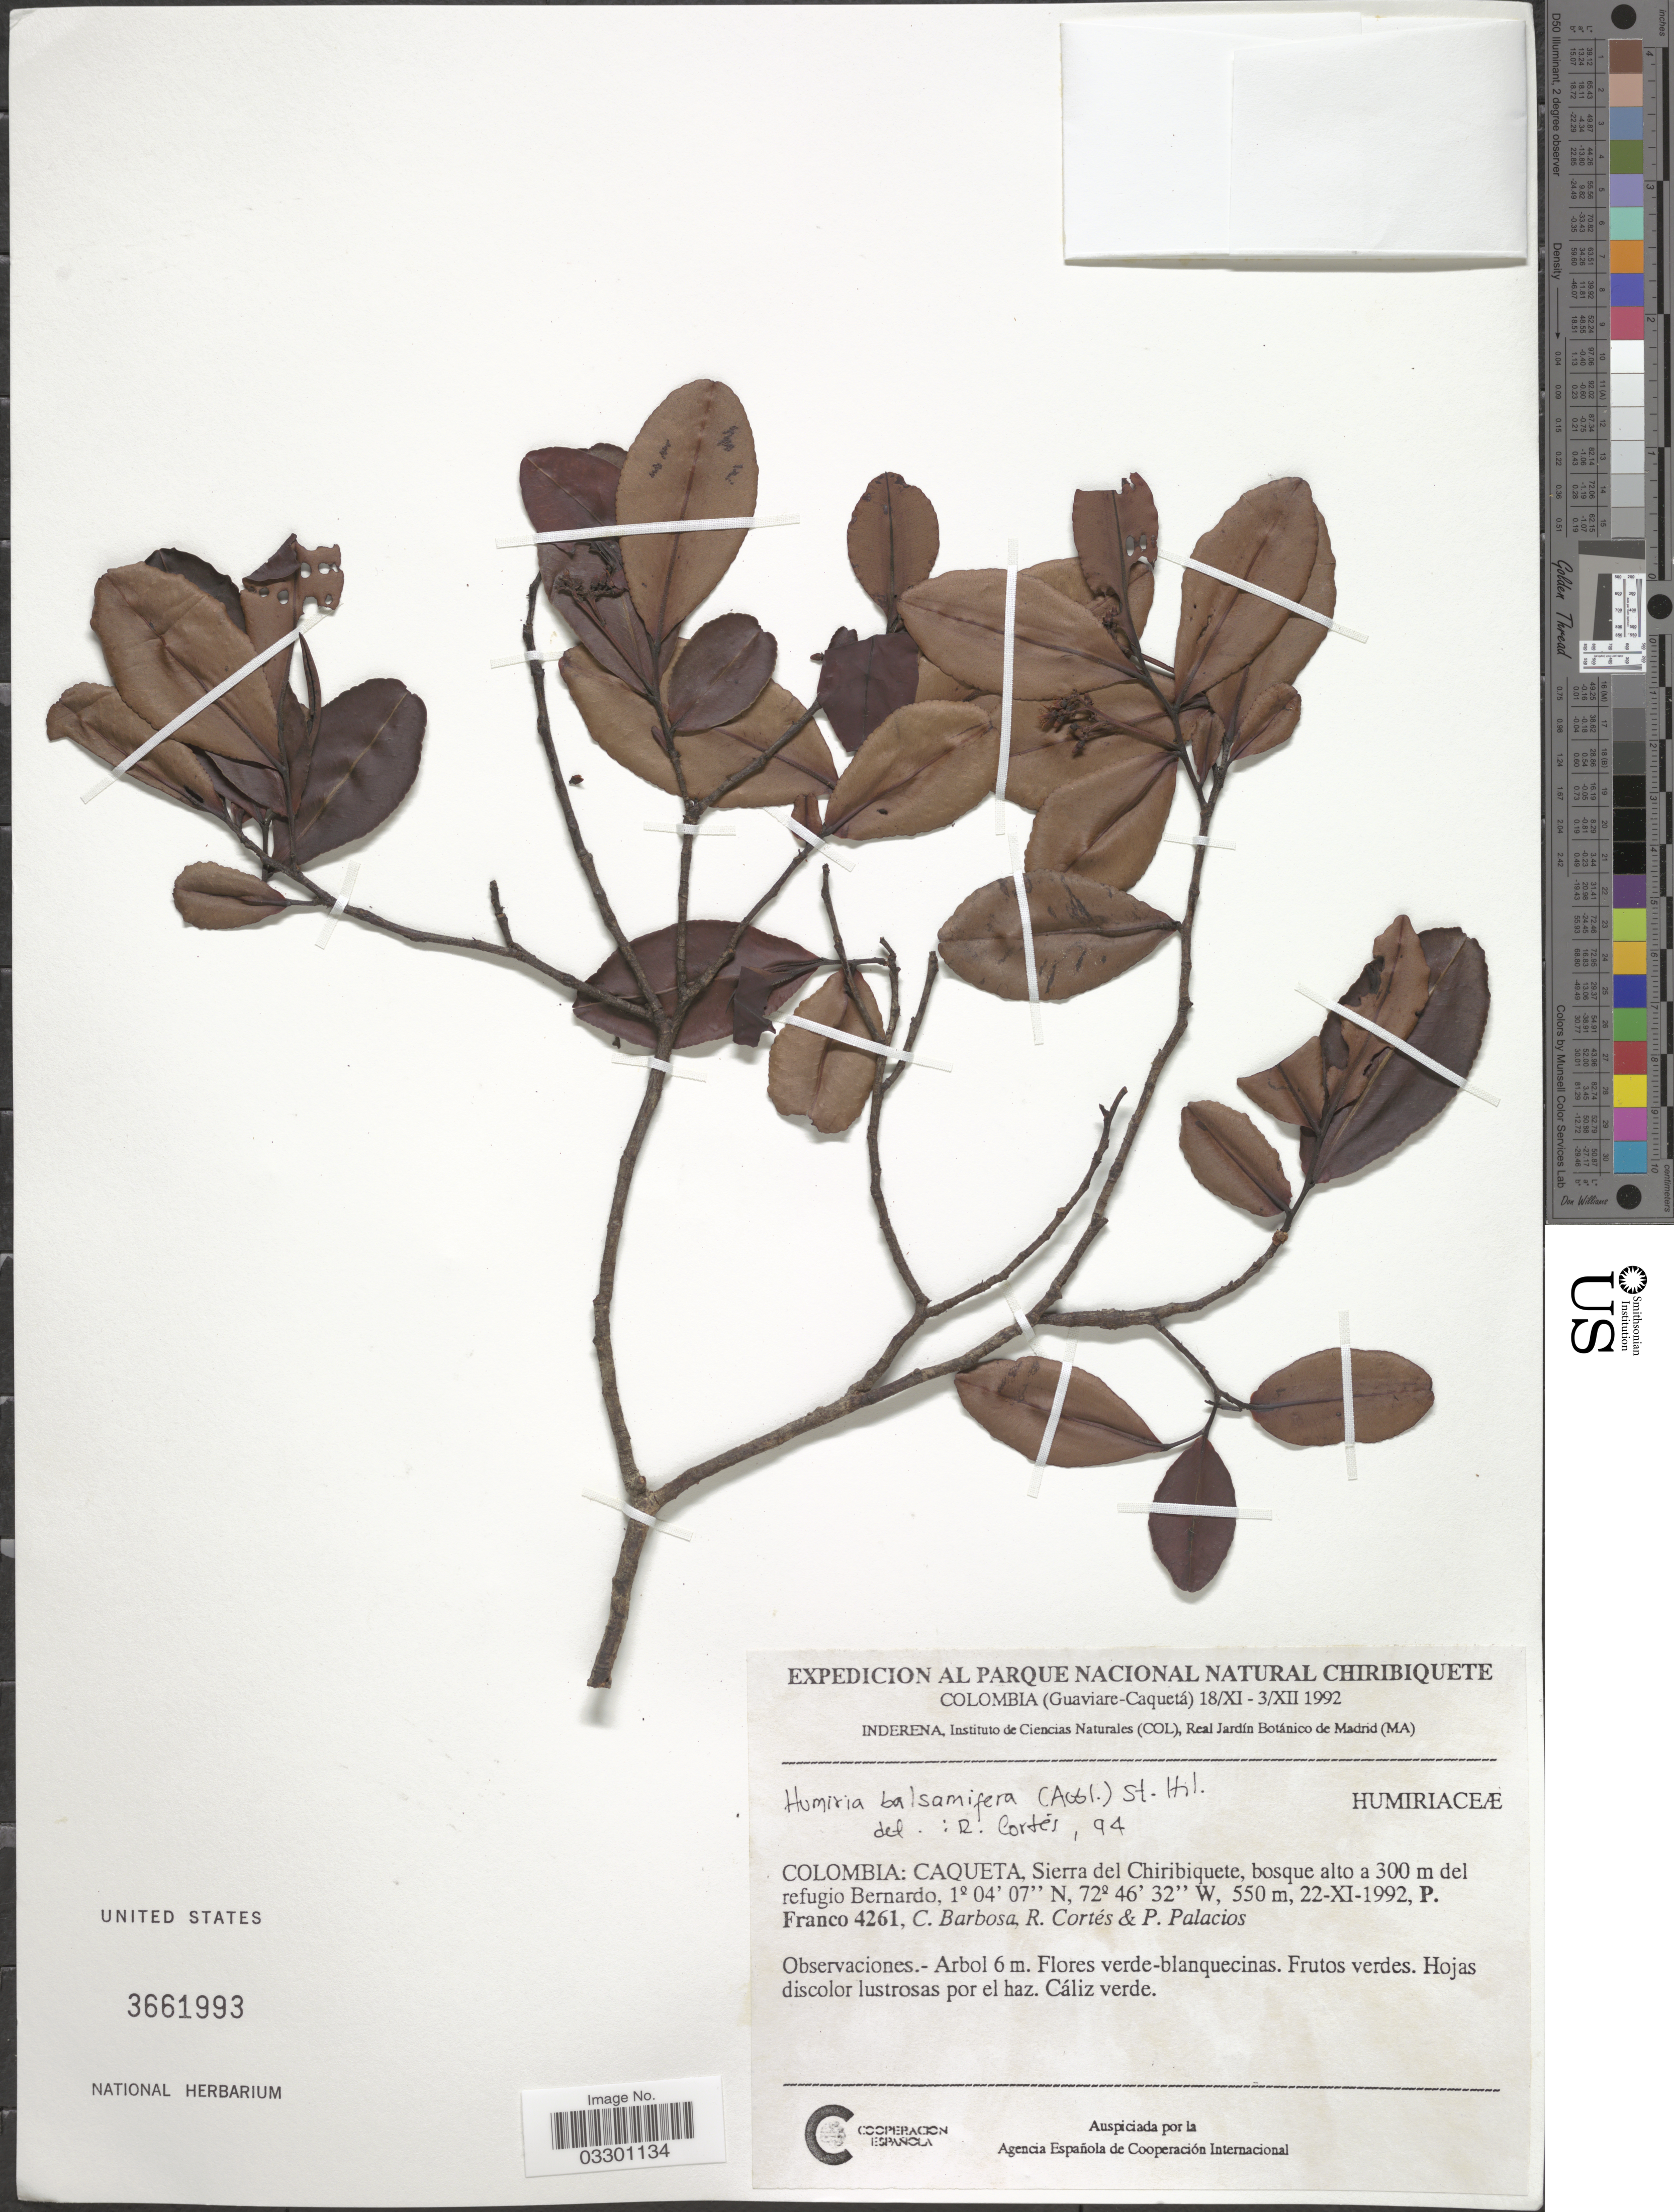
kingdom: Plantae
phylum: Tracheophyta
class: Magnoliopsida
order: Malpighiales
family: Humiriaceae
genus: Humiria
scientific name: Humiria balsamifera f. balsamifera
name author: Aubl.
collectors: P. Franco, C. E. Barbosa, R. Cortés & P. Palacios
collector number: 4261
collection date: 1992-11-22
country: Colombia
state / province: Caquetá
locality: Sierra del Chiribiquete, bosque alto a 300 m del refugio Bernardo.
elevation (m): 550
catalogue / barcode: US 3661993